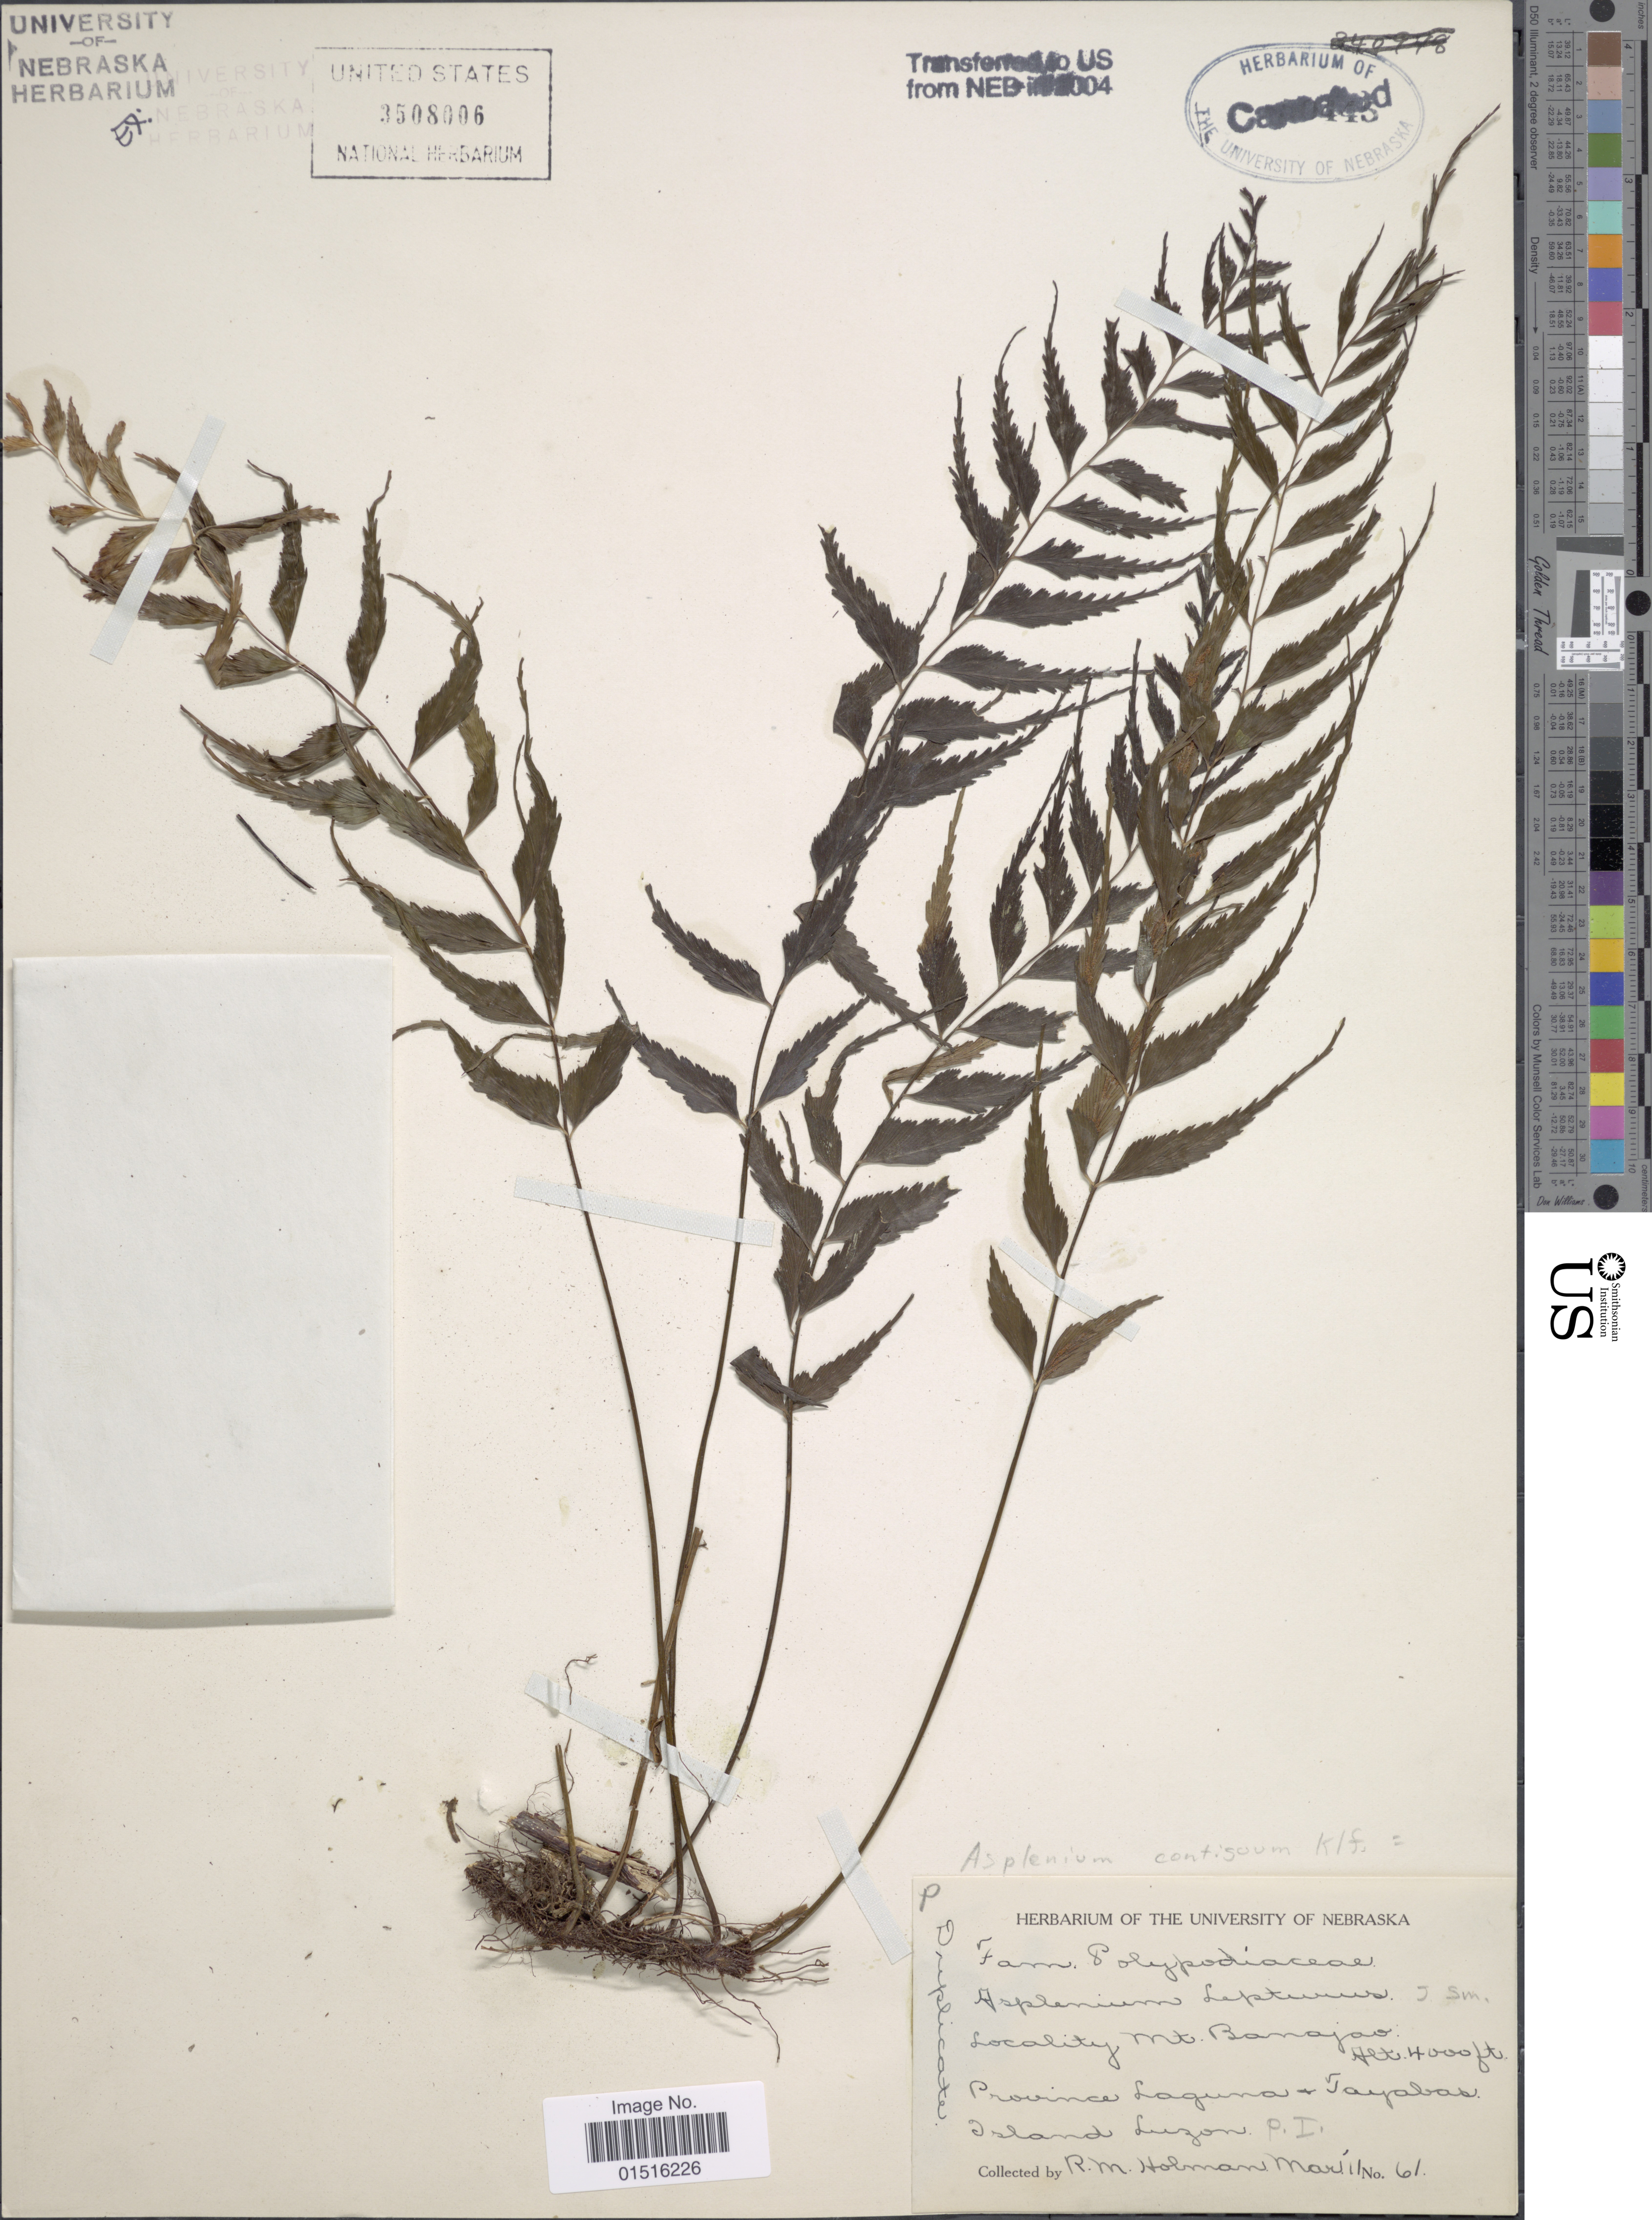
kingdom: Plantae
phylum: Tracheophyta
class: Polypodiopsida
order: Polypodiales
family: Aspleniaceae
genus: Asplenium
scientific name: Asplenium contiguum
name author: Kaulf.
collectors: R. Holman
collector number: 61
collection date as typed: Transcribed d/m/y: 1/3/11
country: Philippines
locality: Mount Banahaw, Province Laguna, Tayabak, Island Luzon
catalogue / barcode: US 3508006